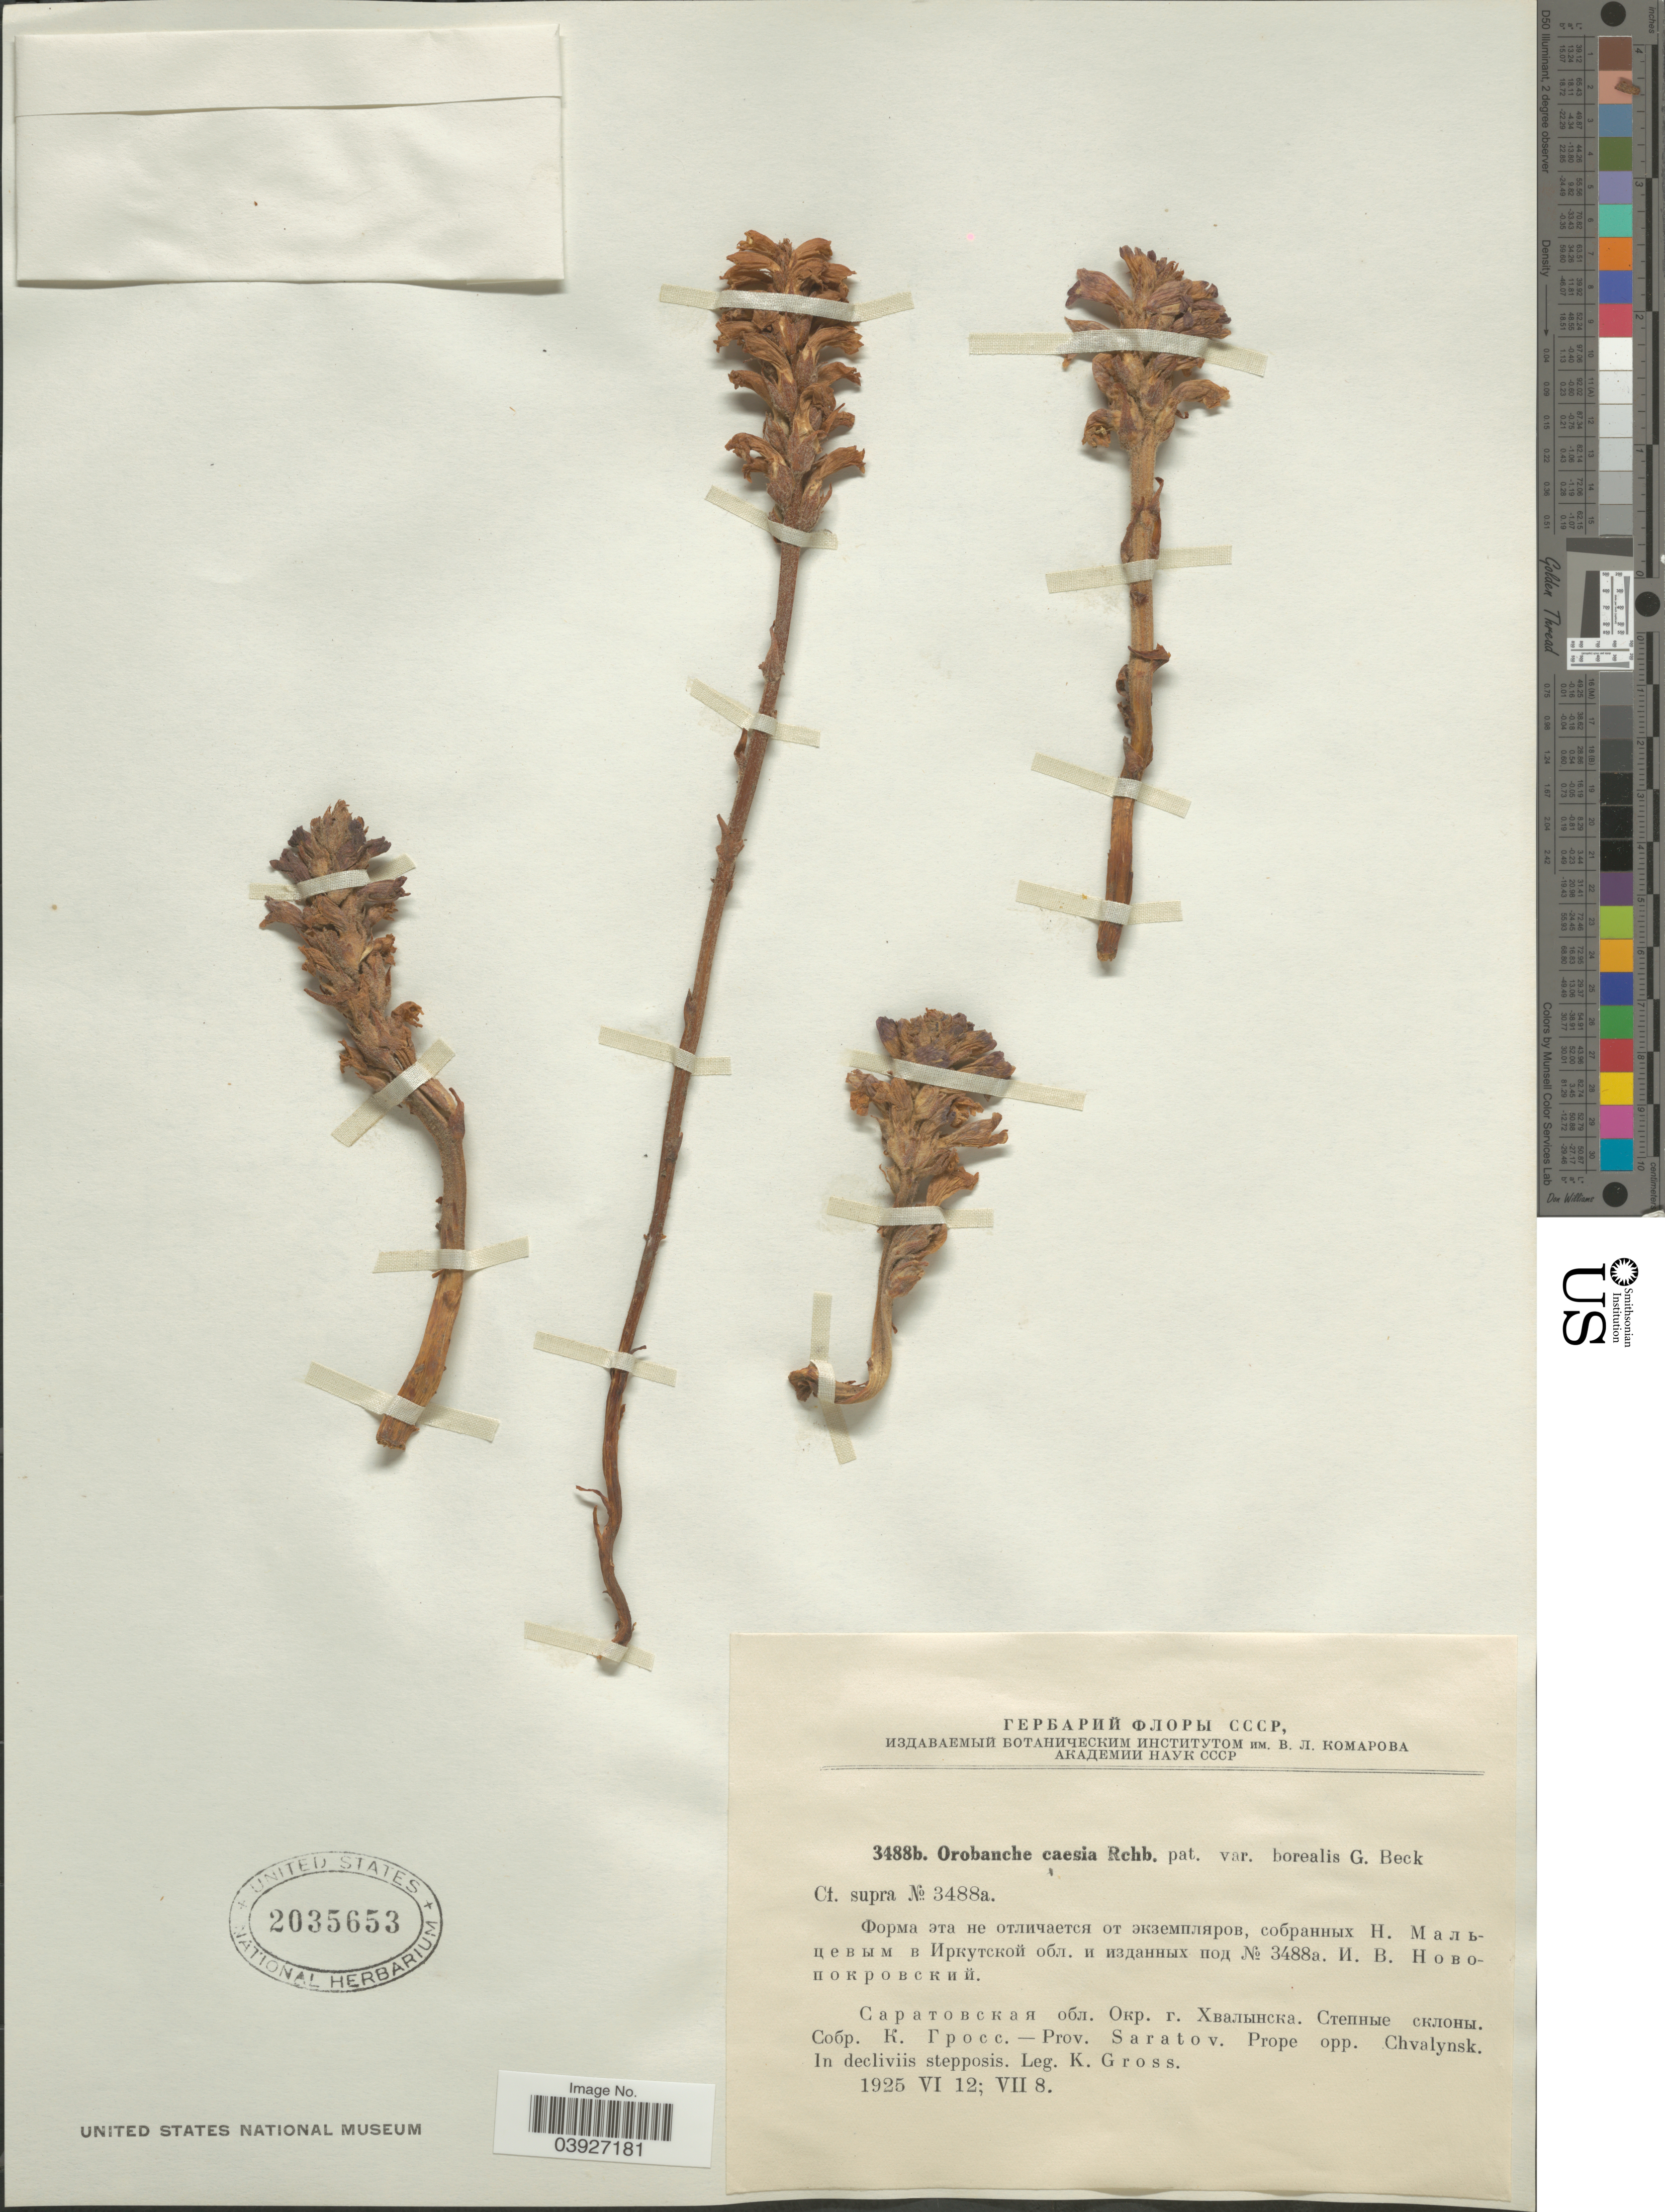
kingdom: Plantae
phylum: Tracheophyta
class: Magnoliopsida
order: Lamiales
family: Orobanchaceae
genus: Orobanche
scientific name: Orobanche caesia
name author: Rchb.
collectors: K. Gross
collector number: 3488b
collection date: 1925-06-12/1925-07-08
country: Russian Federation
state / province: Saratov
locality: Prope opp. Chvalynsk. In decliviis stepposis.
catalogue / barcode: US 2035653